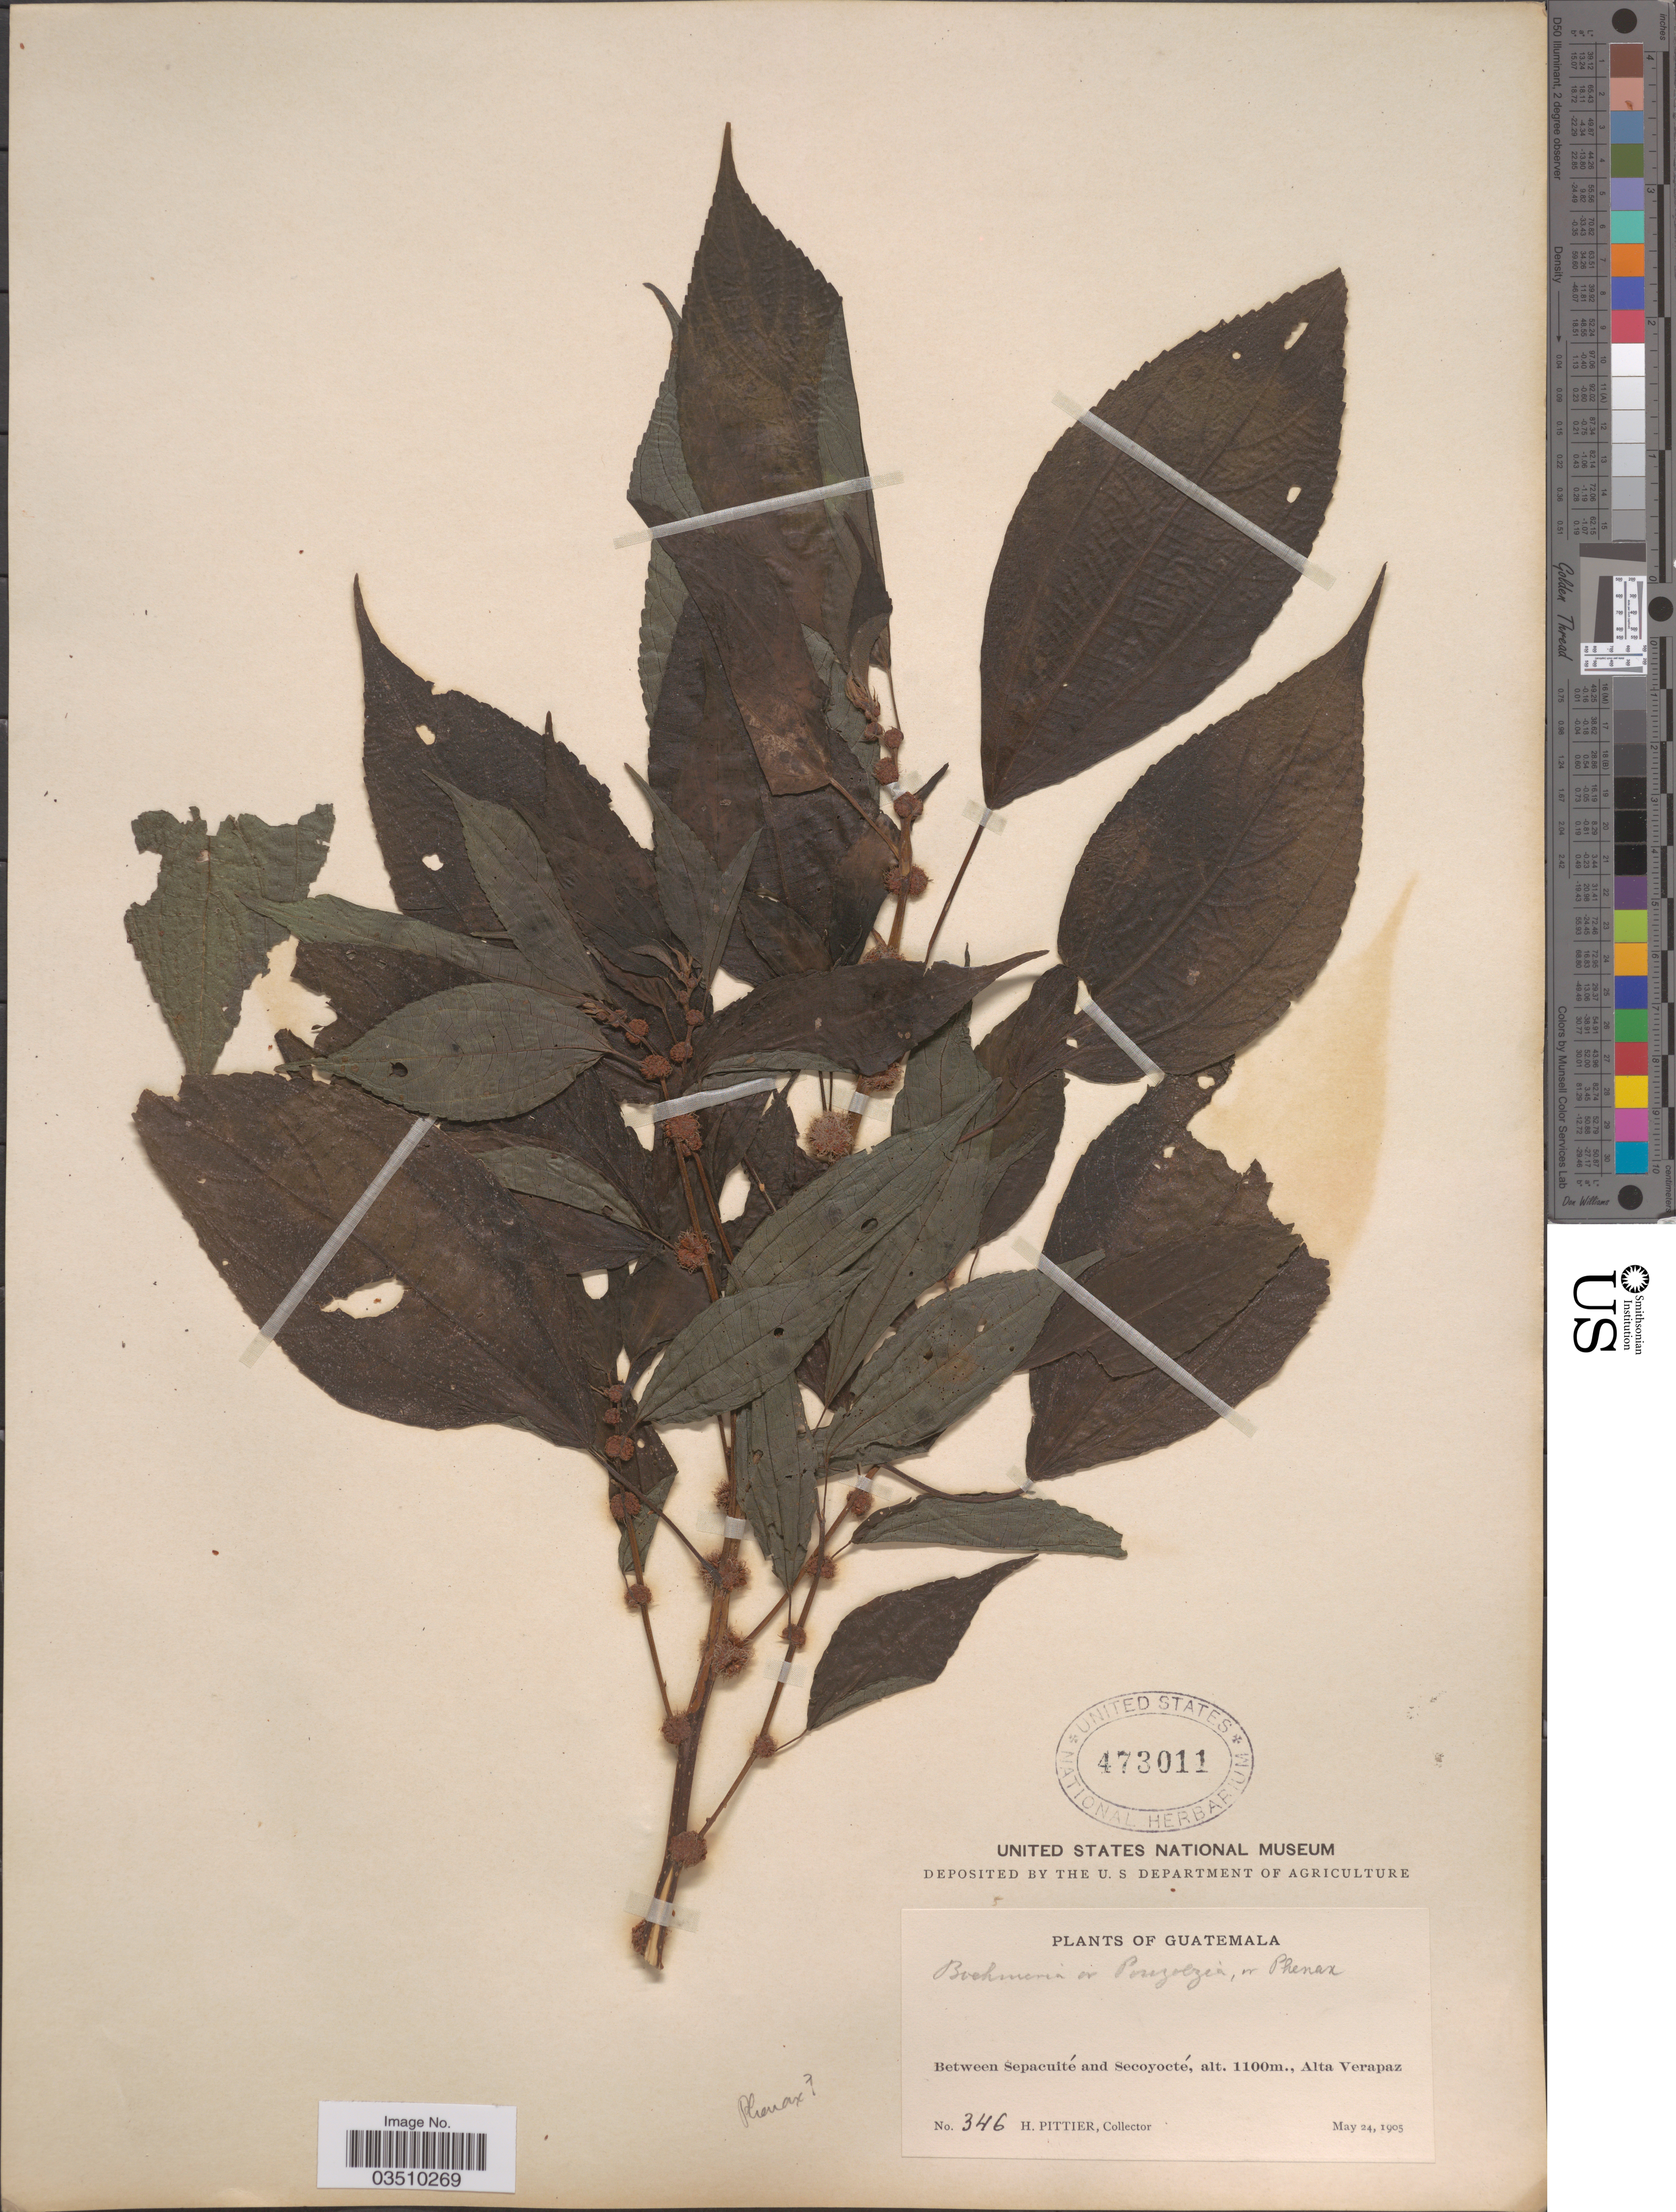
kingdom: Plantae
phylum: Tracheophyta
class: Magnoliopsida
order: Rosales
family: Urticaceae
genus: Phenax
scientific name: Phenax mexicanus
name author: Wedd.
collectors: H. F. Pittier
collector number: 346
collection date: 1905-05-24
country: Guatemala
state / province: Alta Verapaz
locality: Between Sepacuité and Secoyocté.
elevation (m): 1100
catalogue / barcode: US 473011